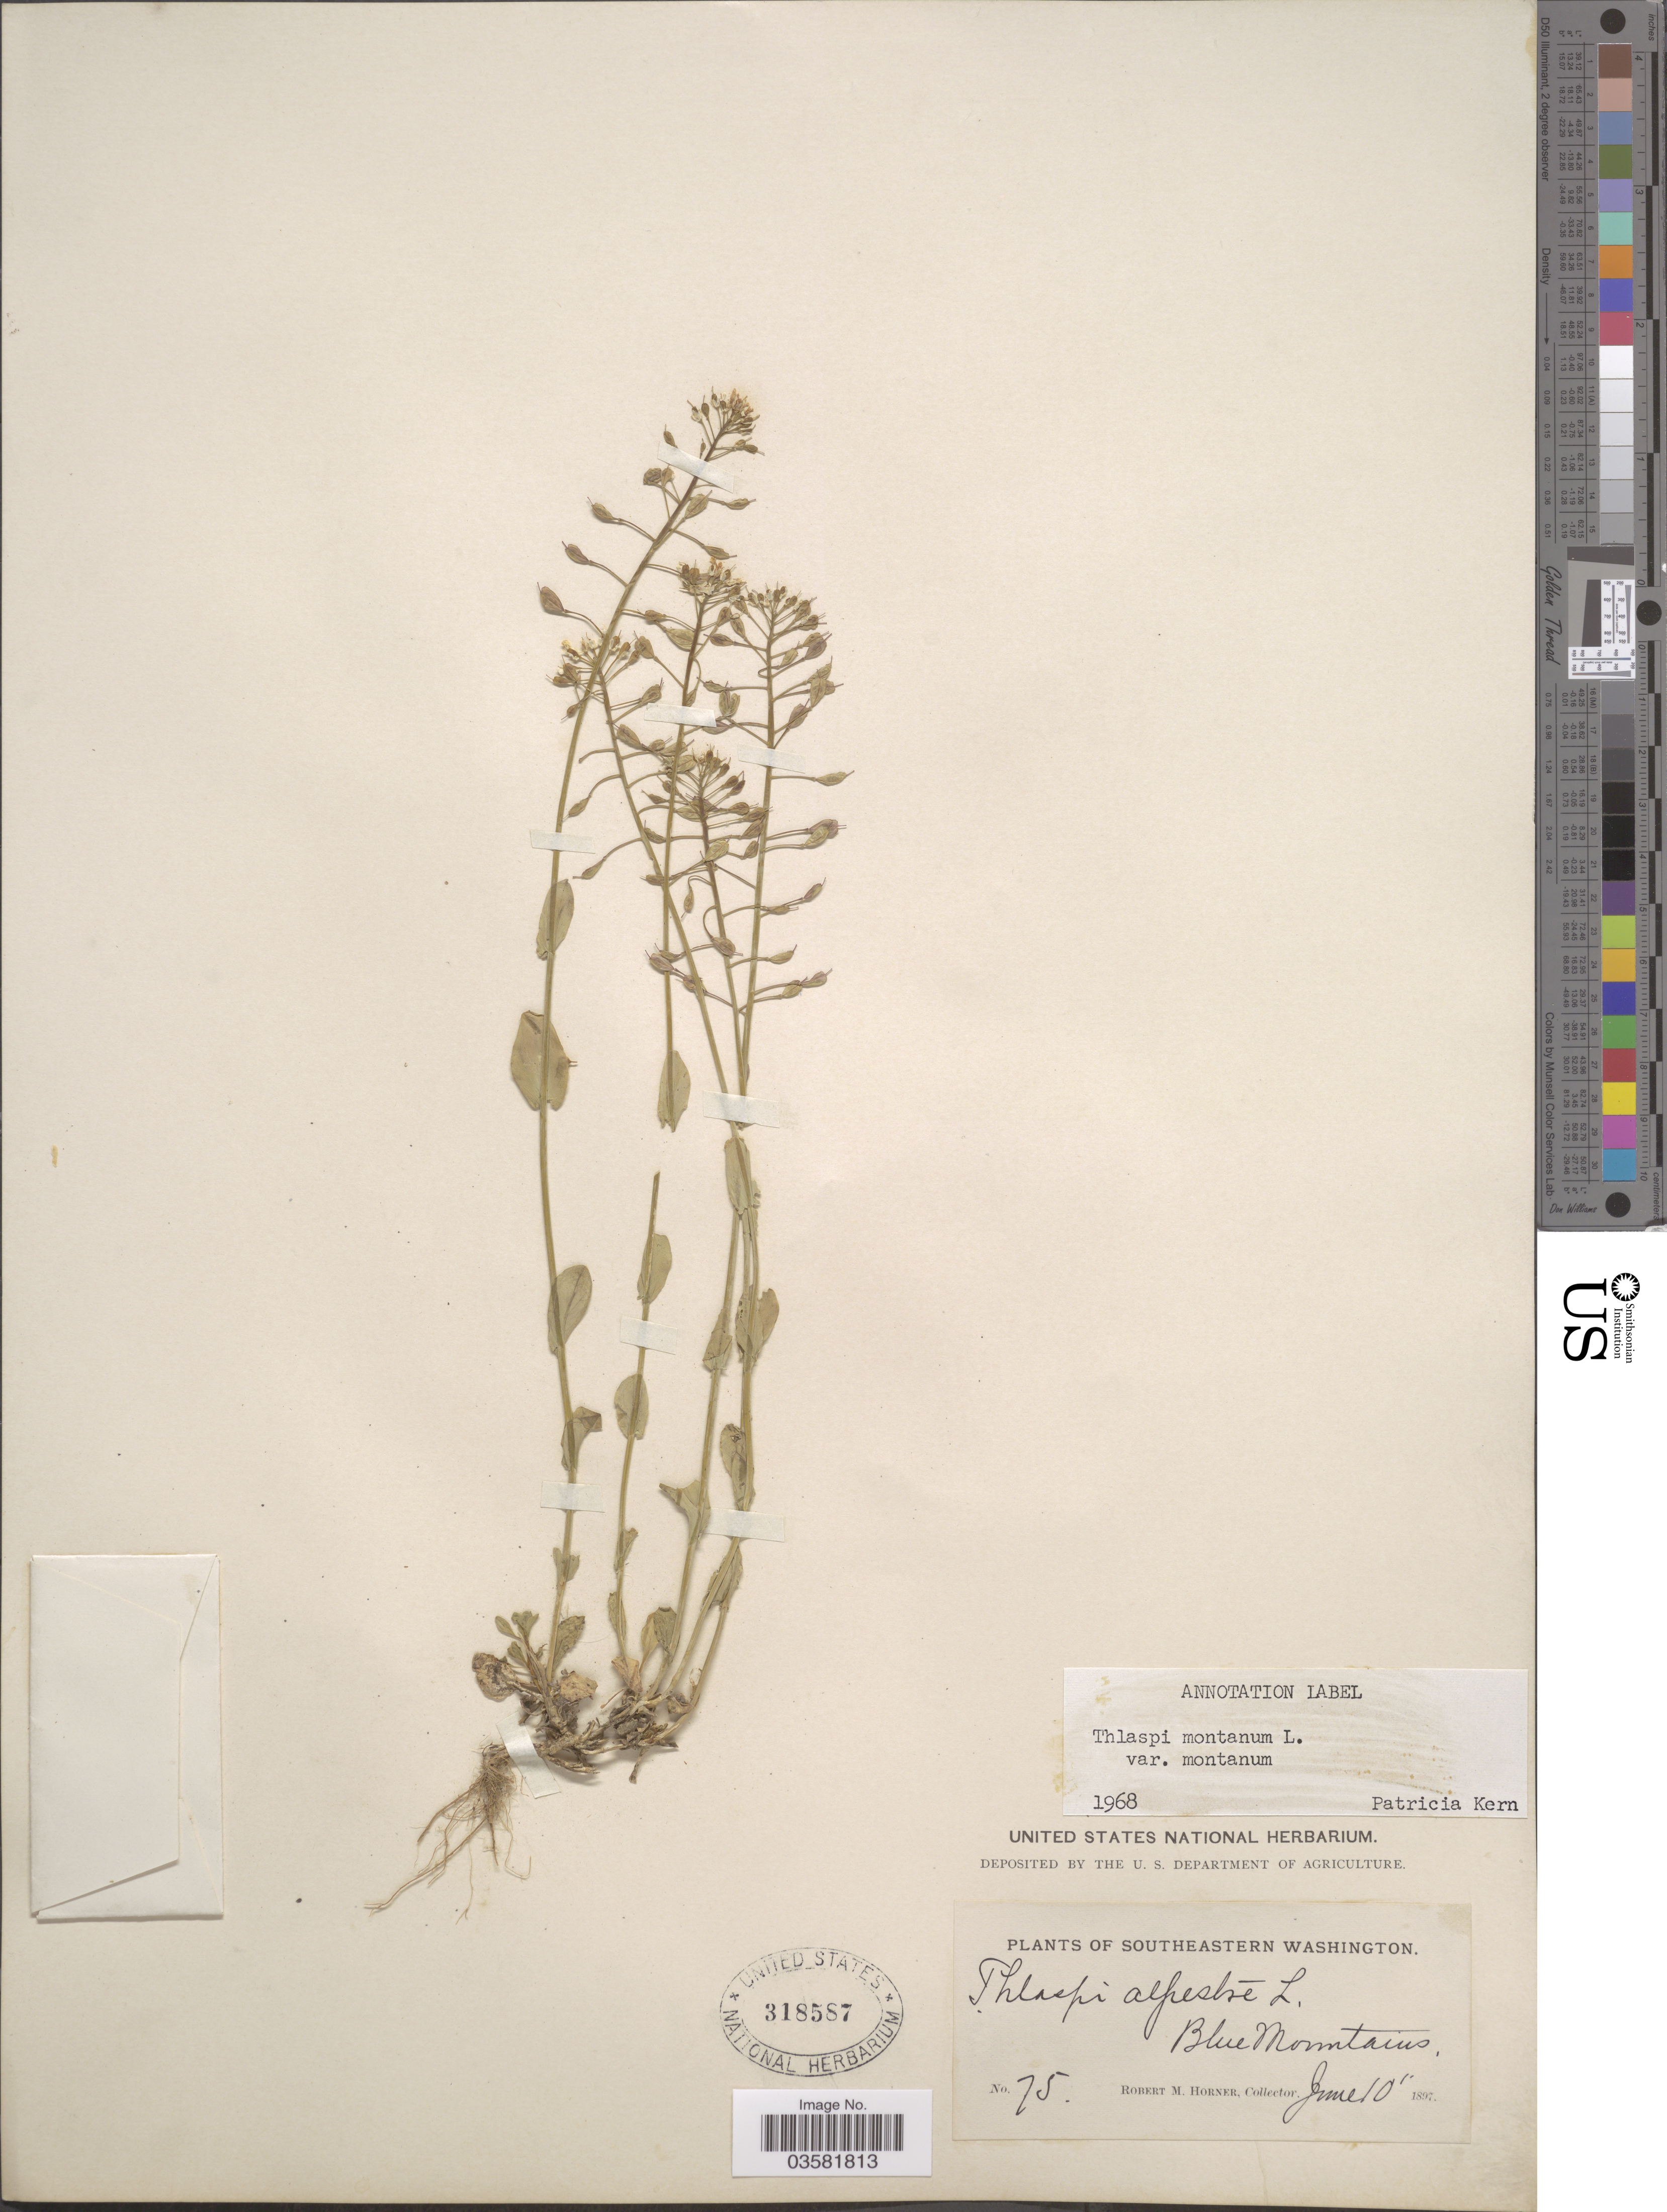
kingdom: Plantae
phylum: Tracheophyta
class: Magnoliopsida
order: Brassicales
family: Brassicaceae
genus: Thlaspi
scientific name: Thlaspi montanum var. montanum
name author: L.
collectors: R. Horner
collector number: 75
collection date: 1897-06-10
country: United States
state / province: Washington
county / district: Clallam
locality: Southeastern Washington. Blue Mountains.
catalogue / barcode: US 318587